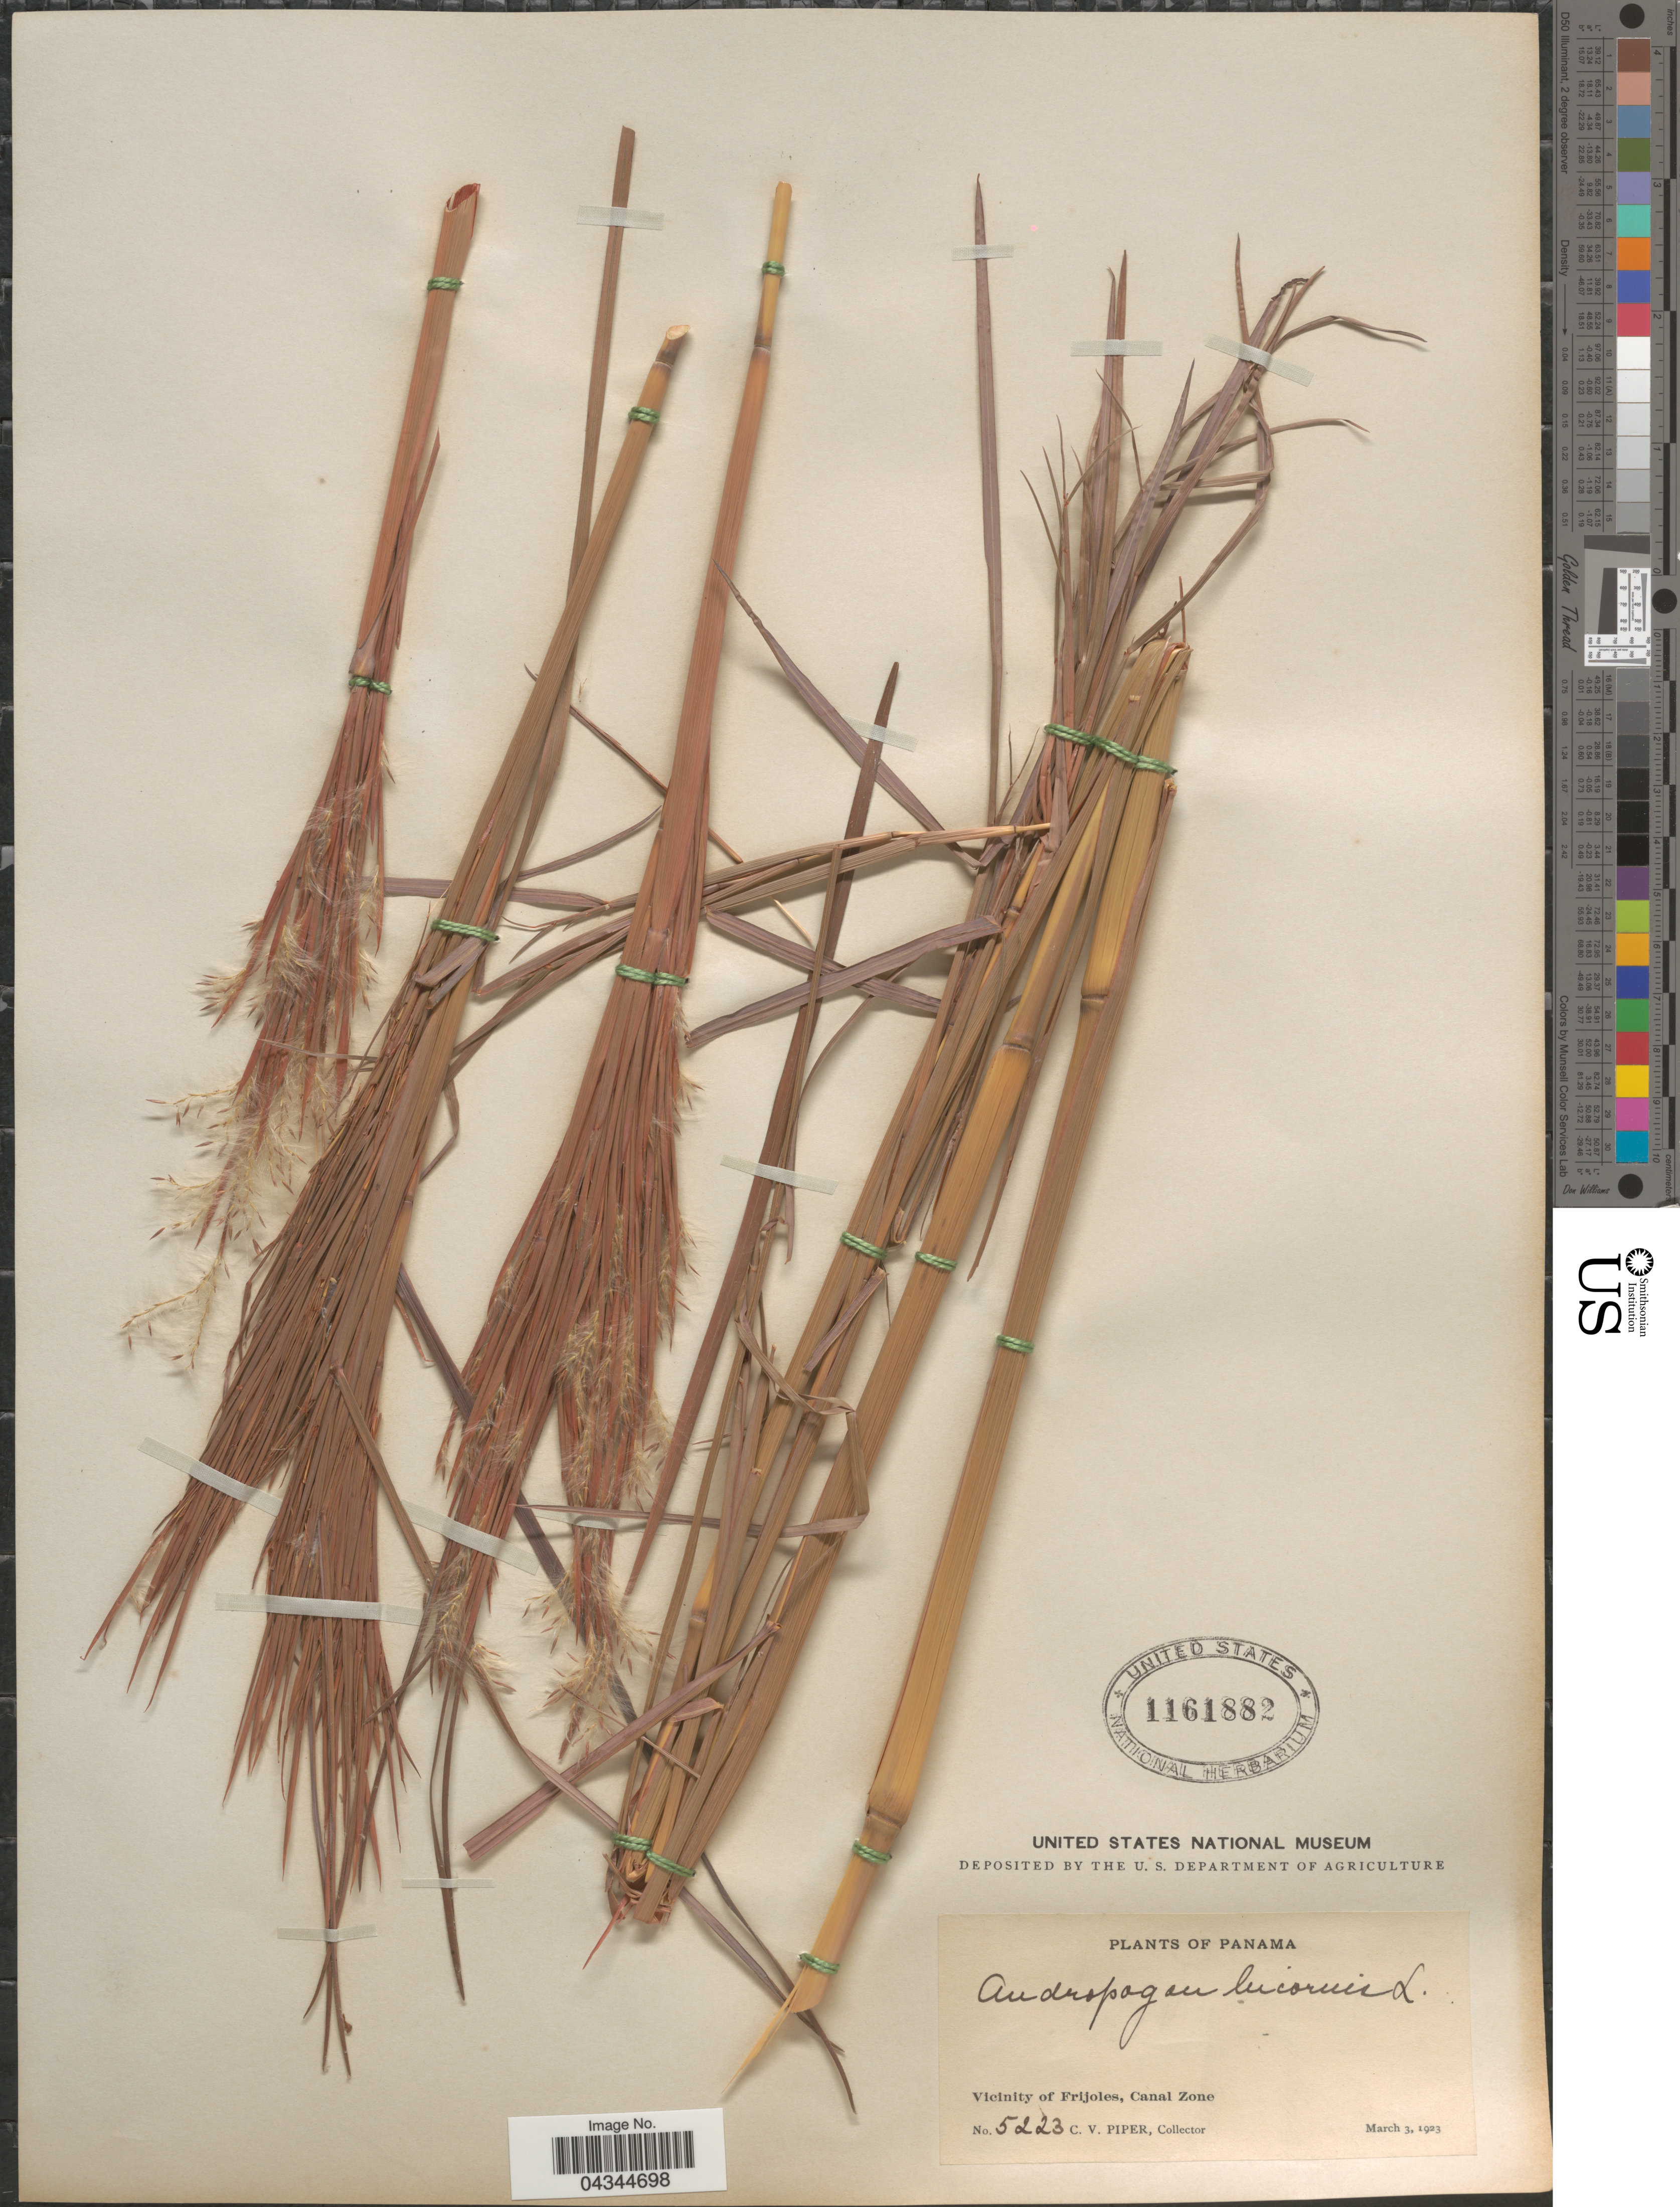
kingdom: Plantae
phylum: Tracheophyta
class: Liliopsida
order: Poales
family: Poaceae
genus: Andropogon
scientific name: Andropogon bicornis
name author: L.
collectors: C. V. Piper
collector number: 5223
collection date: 1923-03-03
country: Panama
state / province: Colón / Panamá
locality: Vicinity of Frijoles, Canal Zone.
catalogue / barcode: US 1161882